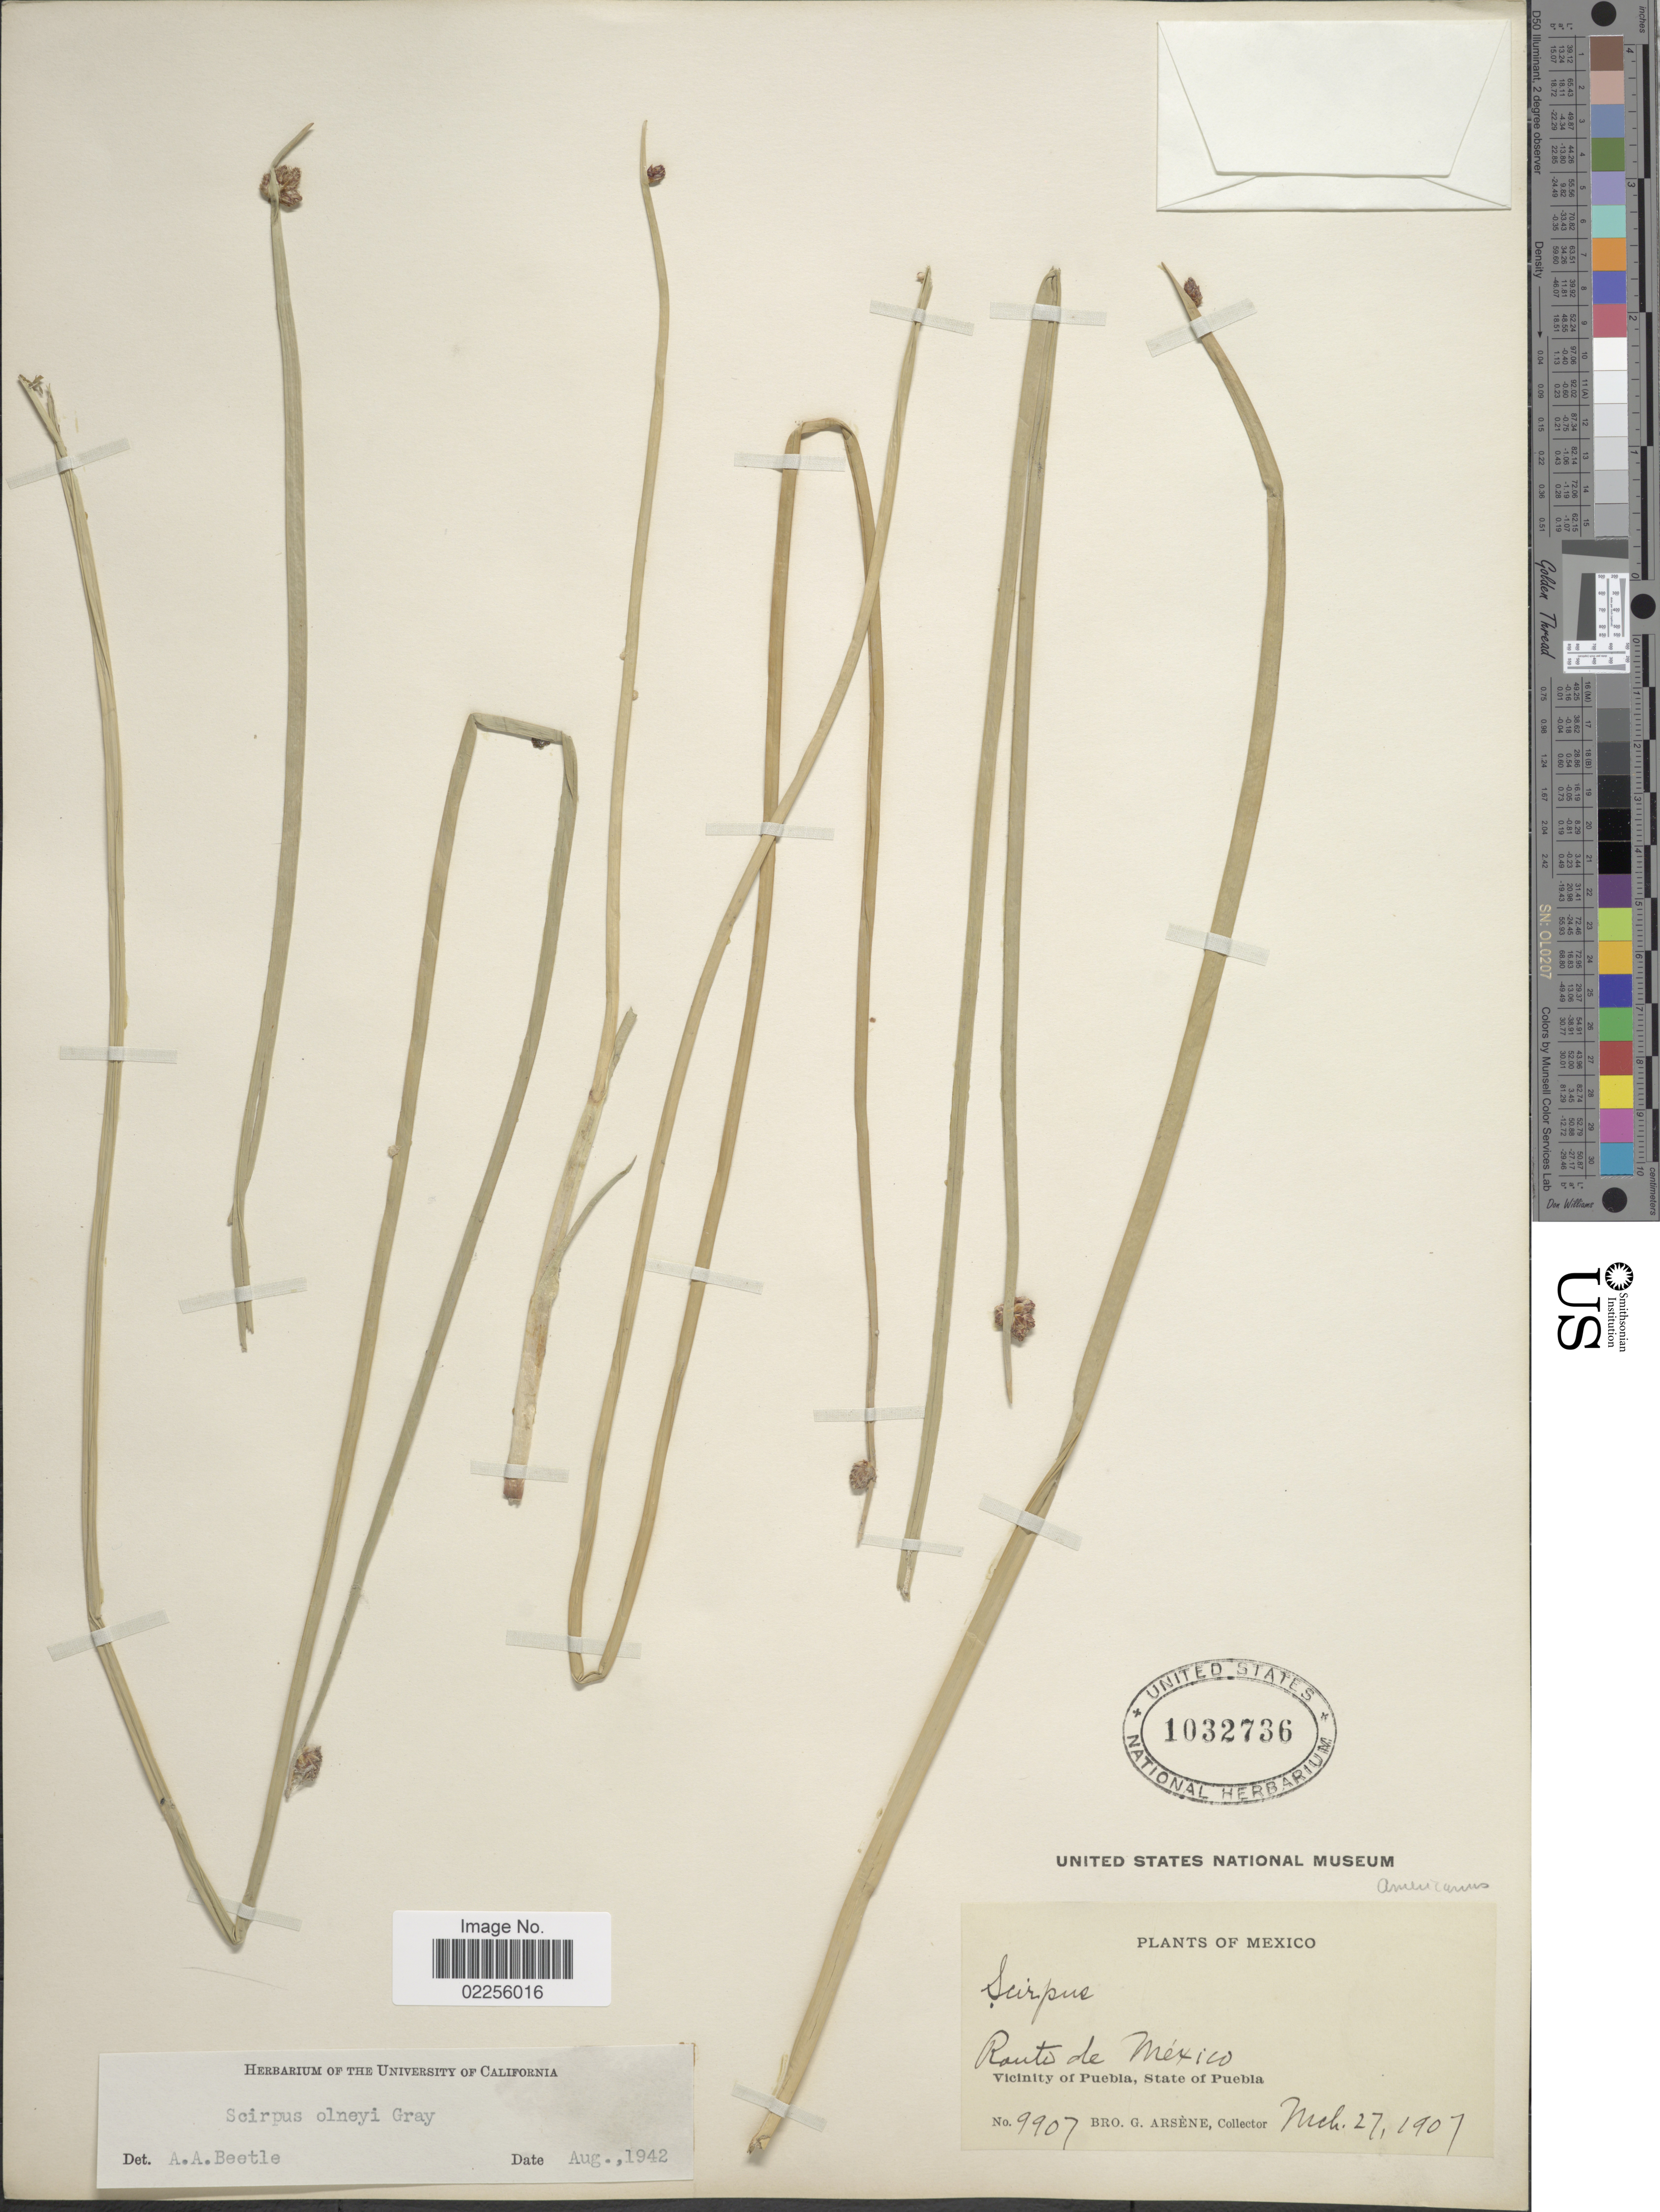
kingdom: Plantae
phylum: Tracheophyta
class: Liliopsida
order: Poales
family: Cyperaceae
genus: Schoenoplectus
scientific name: Schoenoplectus americanus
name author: (Pers.) Volkart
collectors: Bro. G. Arsène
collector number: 9907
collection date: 1907-03-27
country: Mexico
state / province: Puebla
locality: Route de México, Vicinity of Puebla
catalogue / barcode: US 1032736